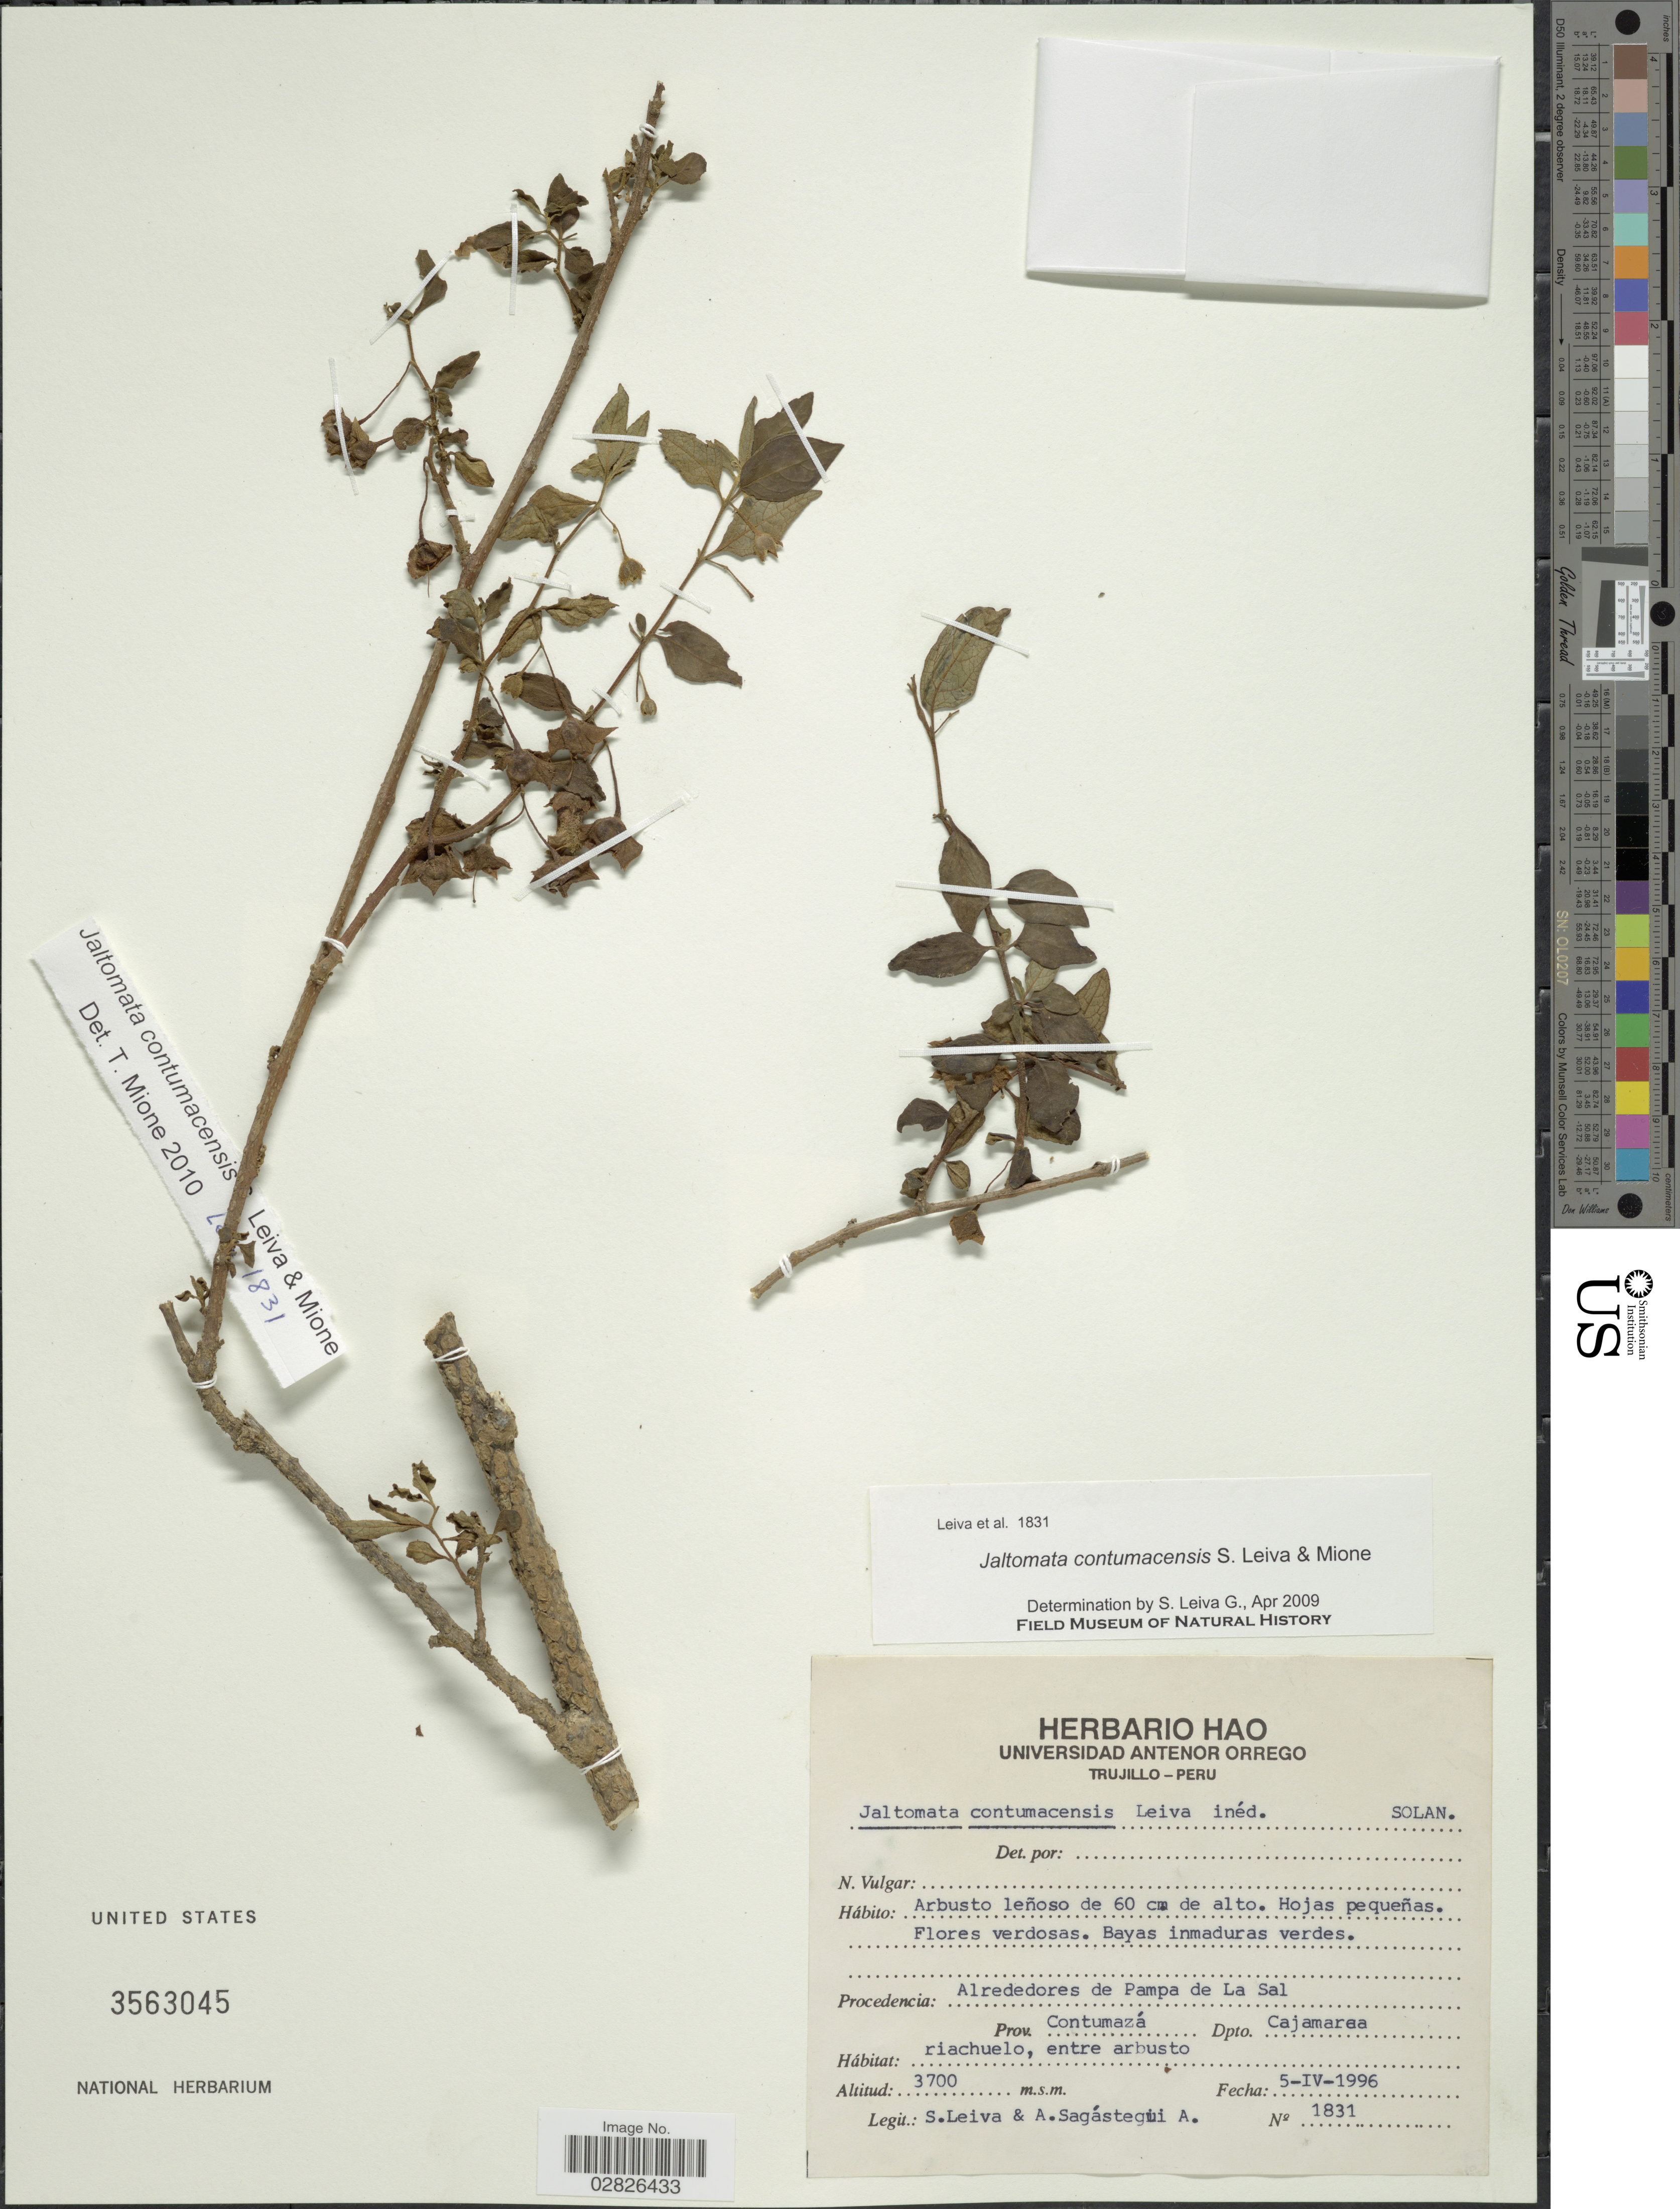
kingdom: Plantae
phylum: Tracheophyta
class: Magnoliopsida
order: Solanales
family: Solanaceae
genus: Jaltomata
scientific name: Jaltomata contumacensis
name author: S. Leiva & Mione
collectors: S. Leiva & A. Sagástegui A.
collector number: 1831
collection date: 1996-04-05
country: Peru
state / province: Cajamarca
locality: Procedencia Alrededores de Pampa de La Sal, Prov. Contumazá, Dpto. Cajamarca.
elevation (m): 3700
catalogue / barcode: US 3563045